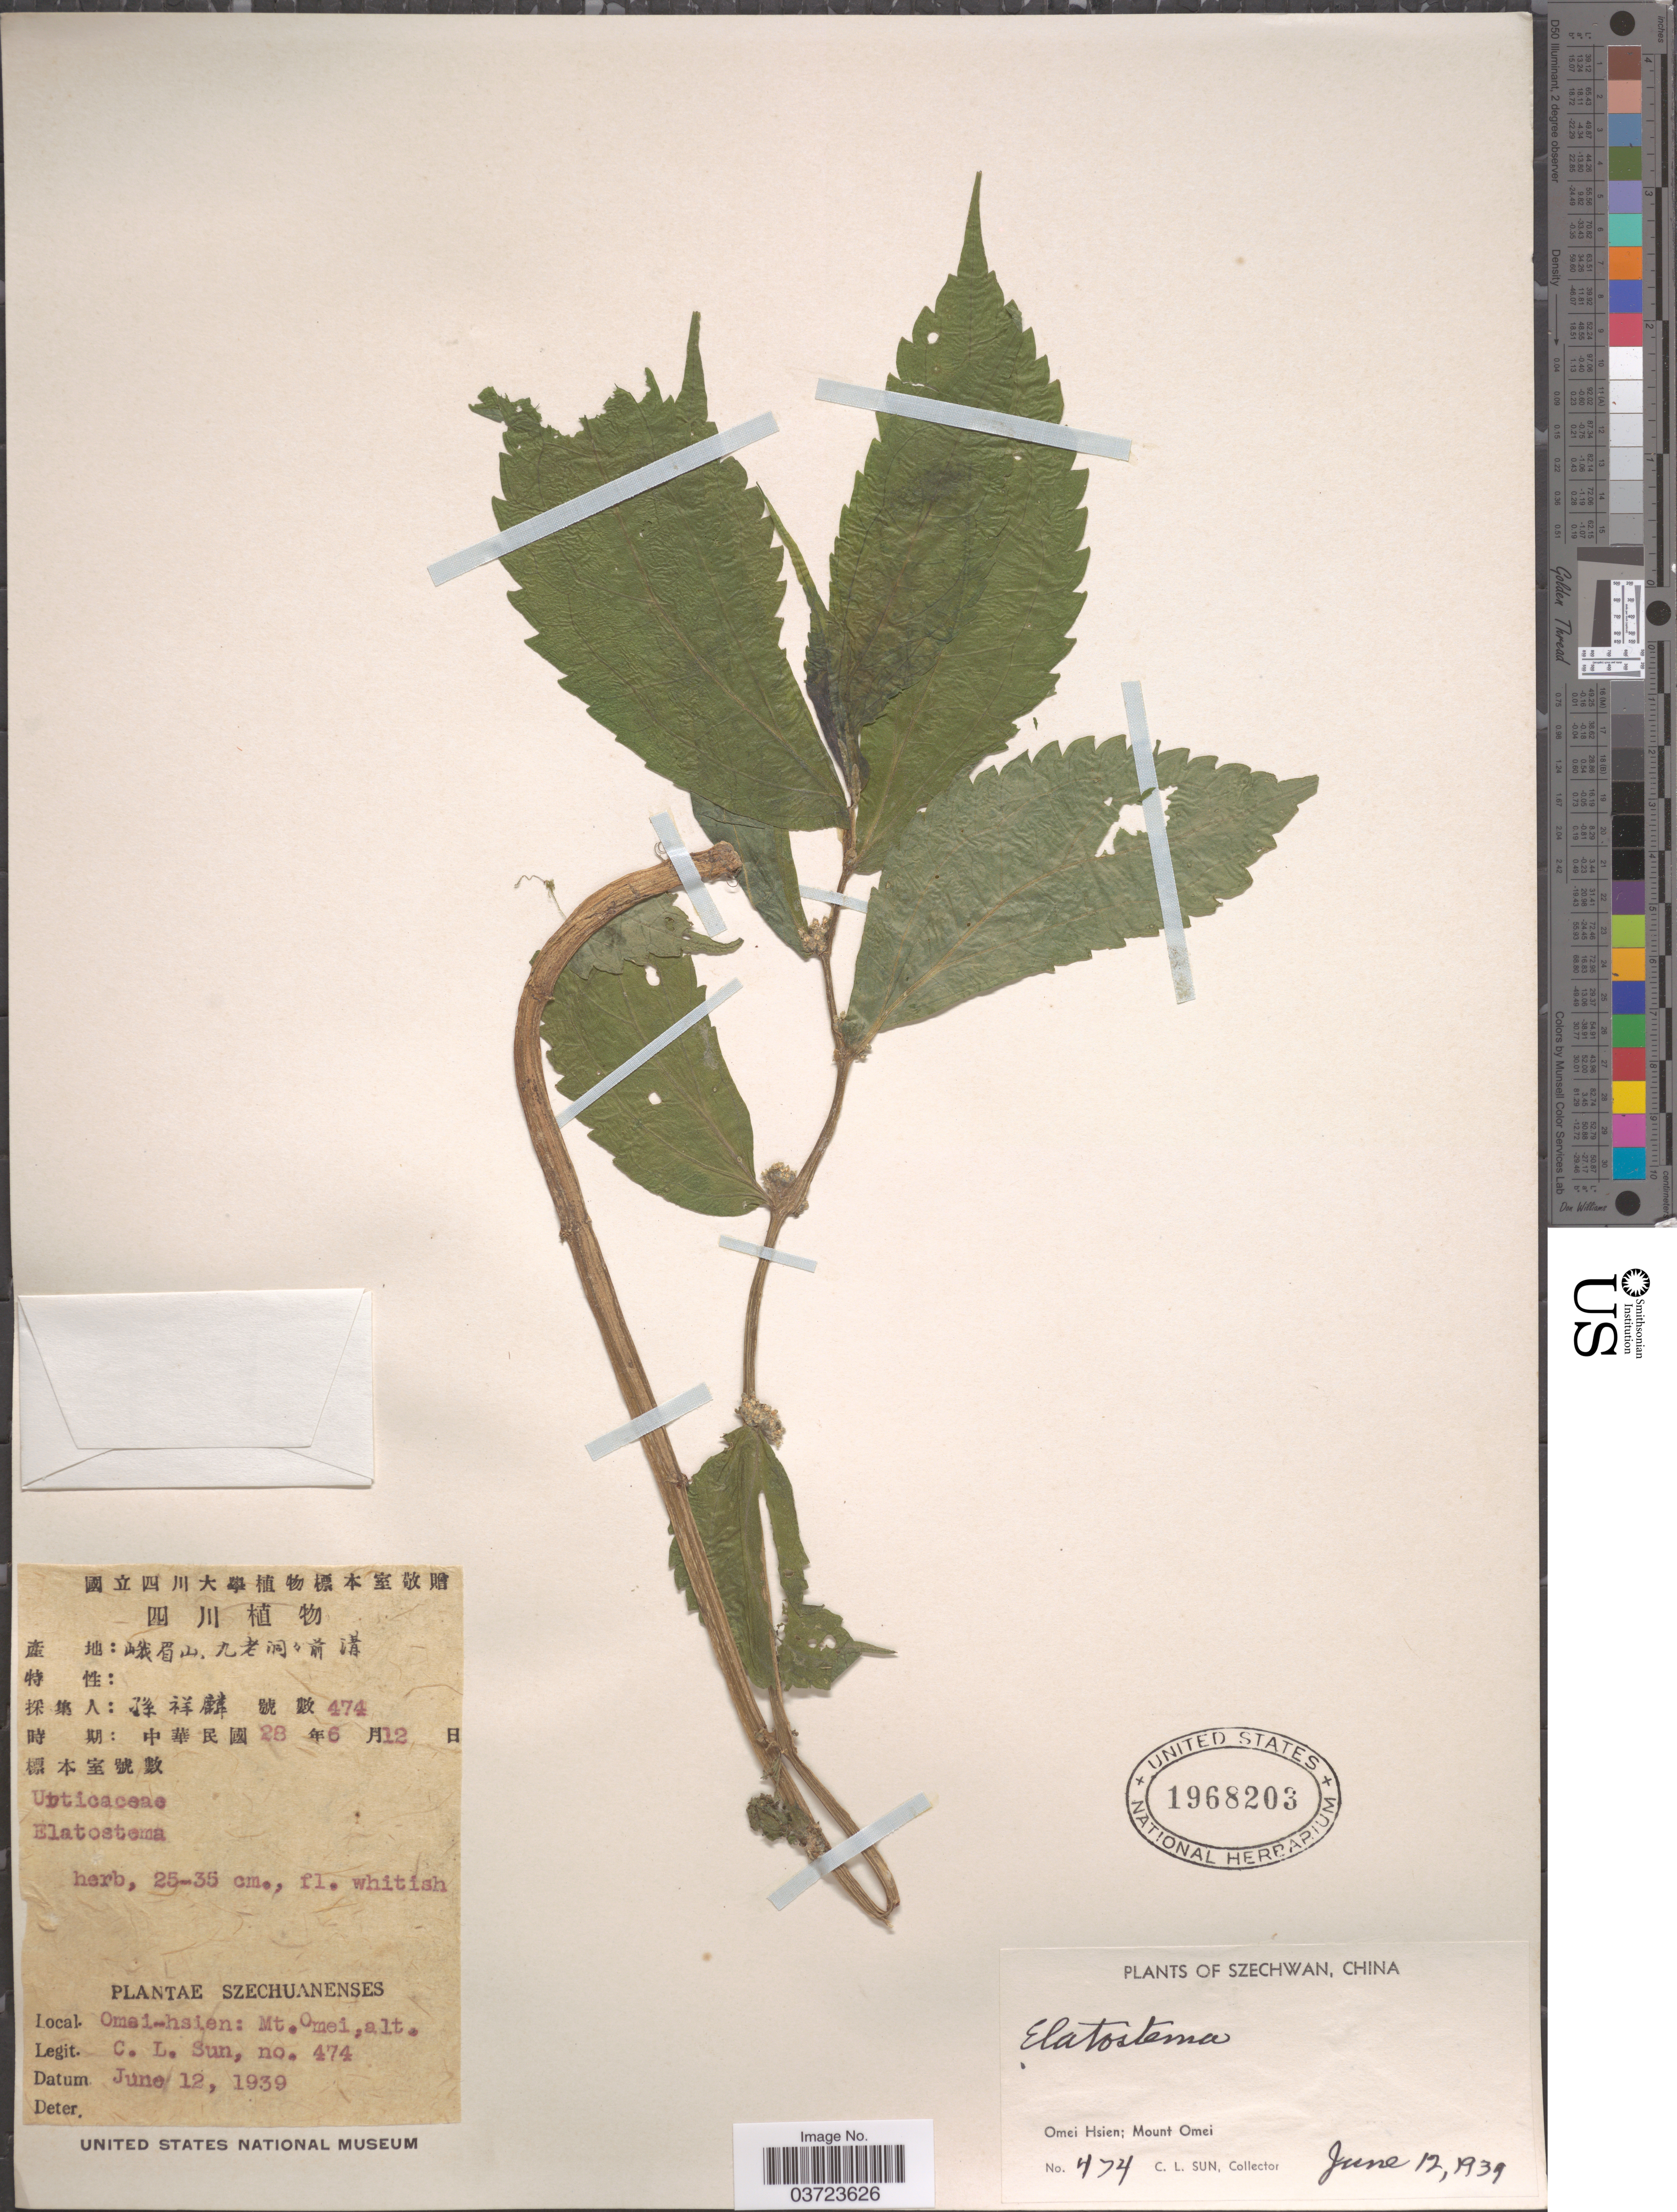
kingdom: Plantae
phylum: Tracheophyta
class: Magnoliopsida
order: Rosales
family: Urticaceae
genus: Elatostema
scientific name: Elatostema sp.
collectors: C. Sun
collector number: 474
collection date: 1939-06-12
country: China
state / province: Sichuan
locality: Szechwan. Omei Hsien; Mount Omei.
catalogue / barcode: US 1968203